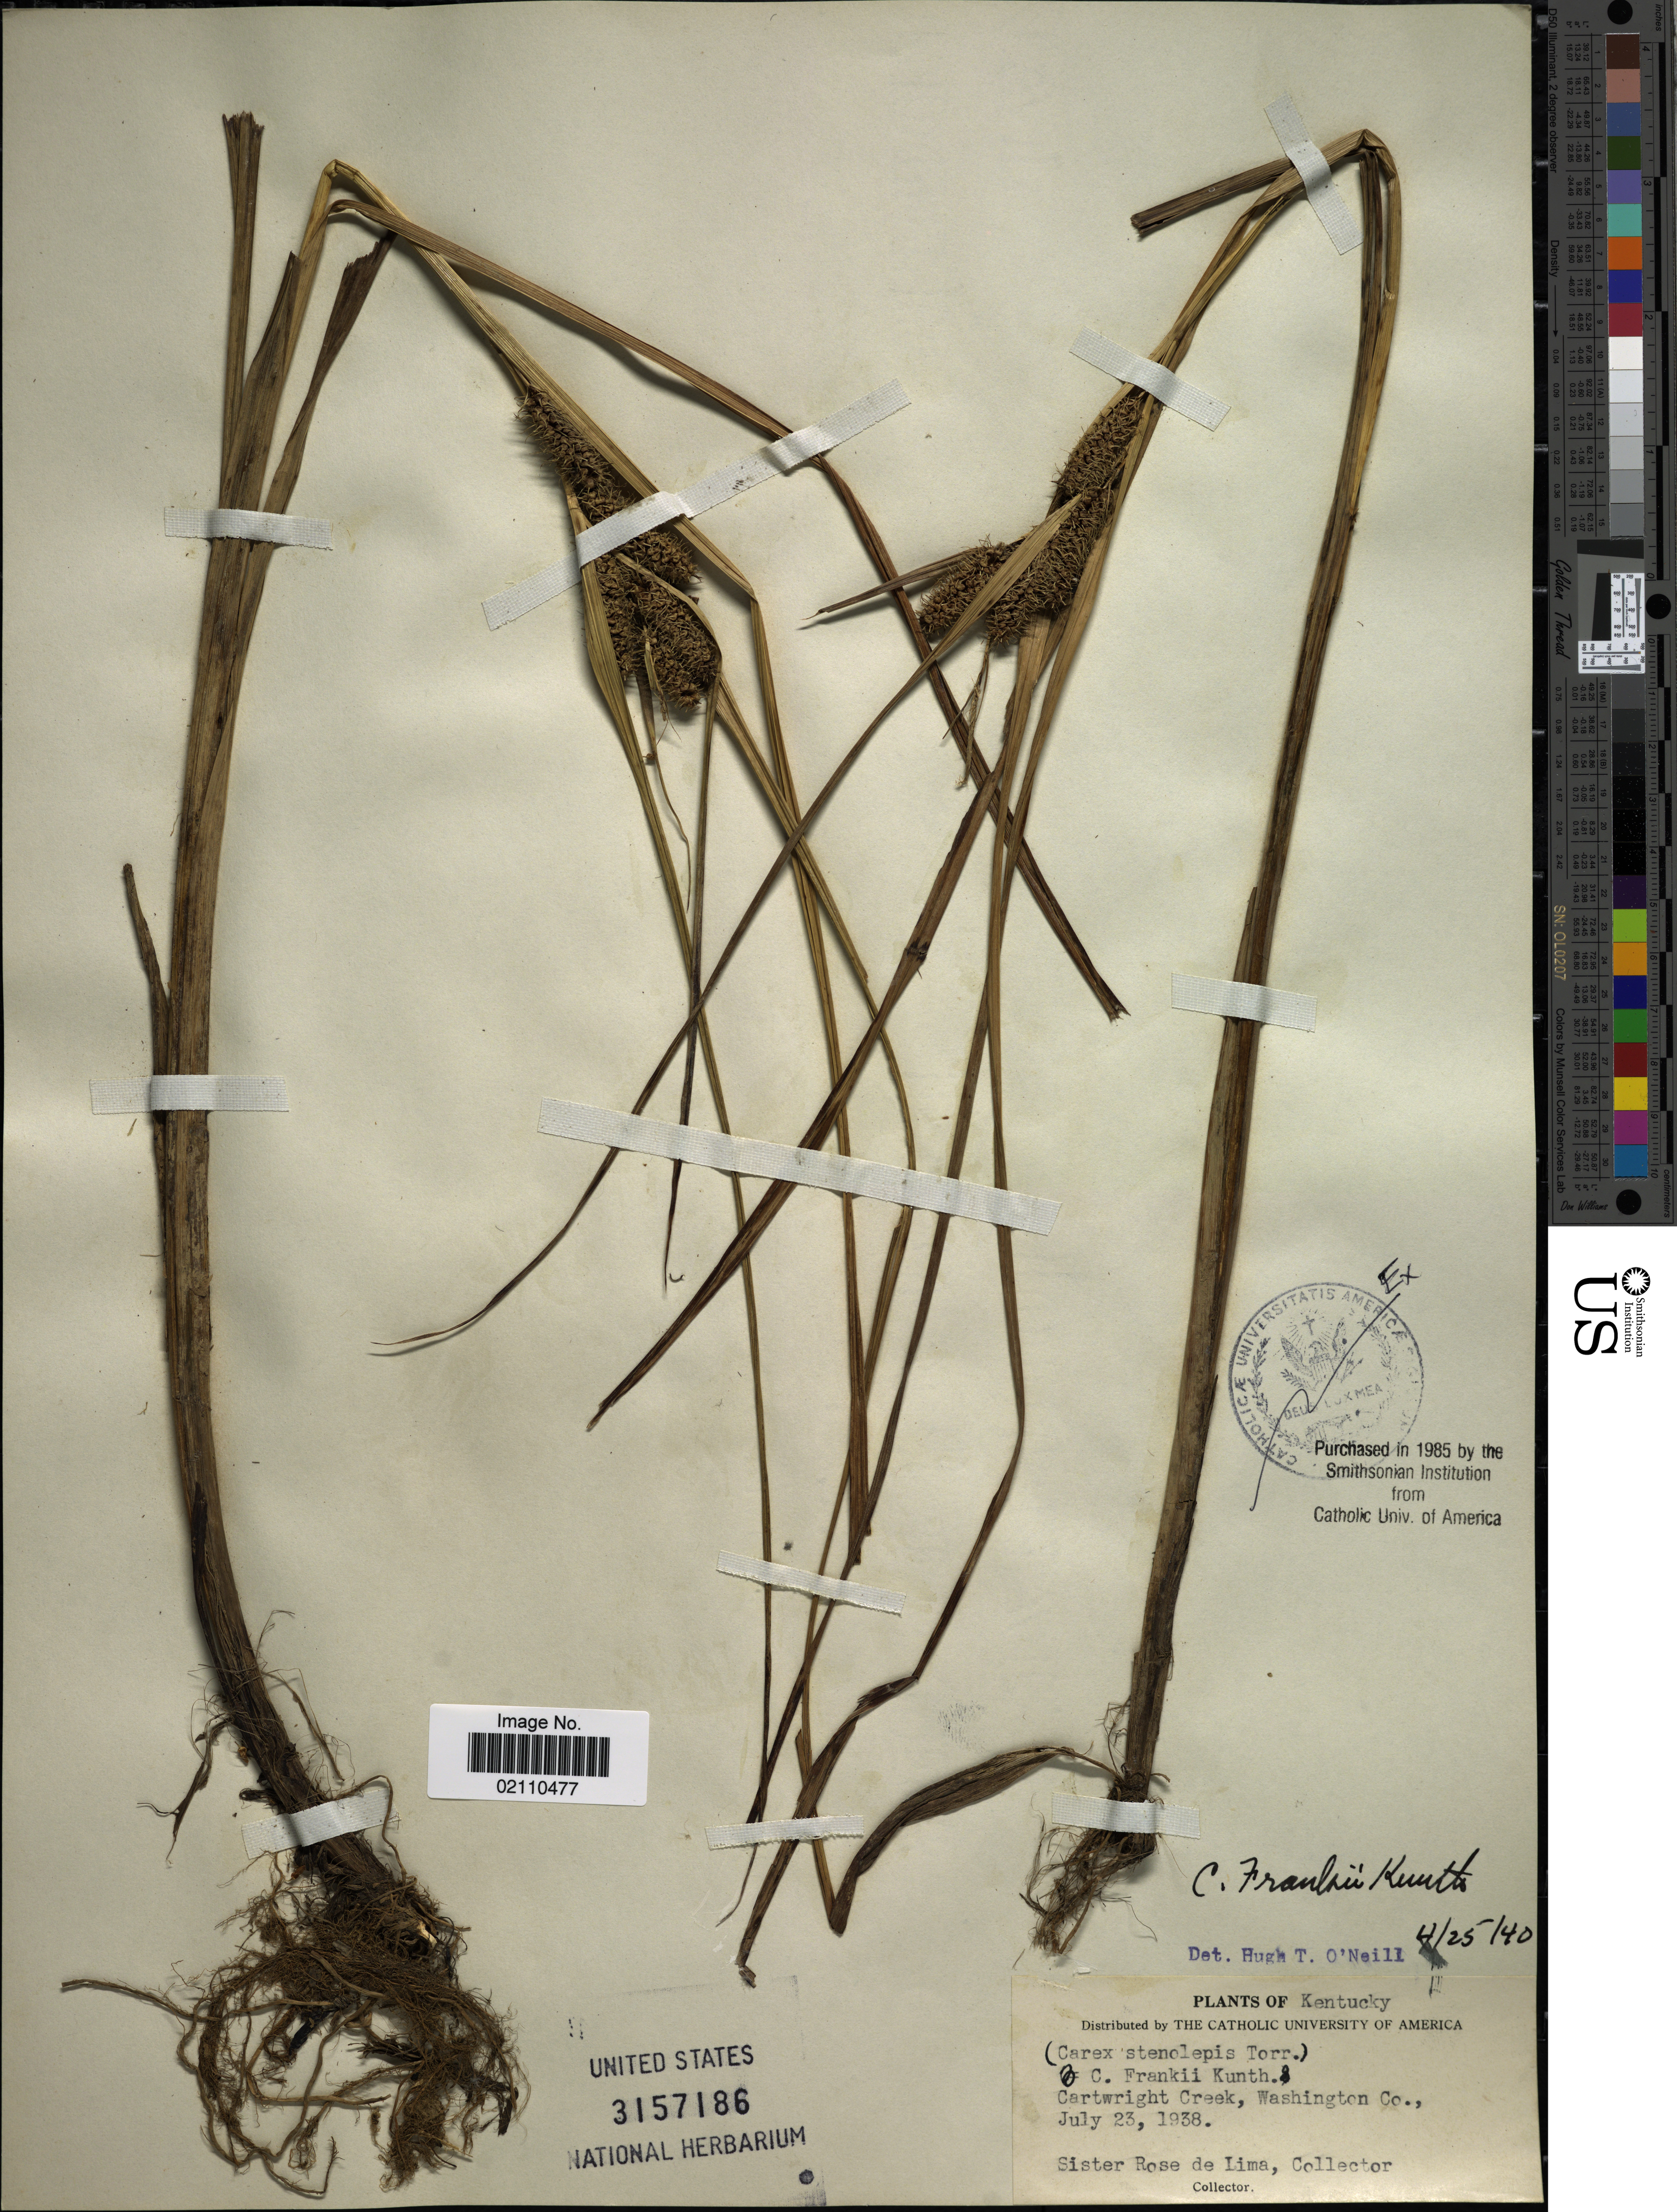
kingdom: Plantae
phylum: Tracheophyta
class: Liliopsida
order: Poales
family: Cyperaceae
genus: Carex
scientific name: Carex frankii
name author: Kunth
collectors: S. Lima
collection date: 1938-07-23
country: United States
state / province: Kentucky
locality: Cartwright Creek, Washington Co.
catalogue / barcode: US 3157186